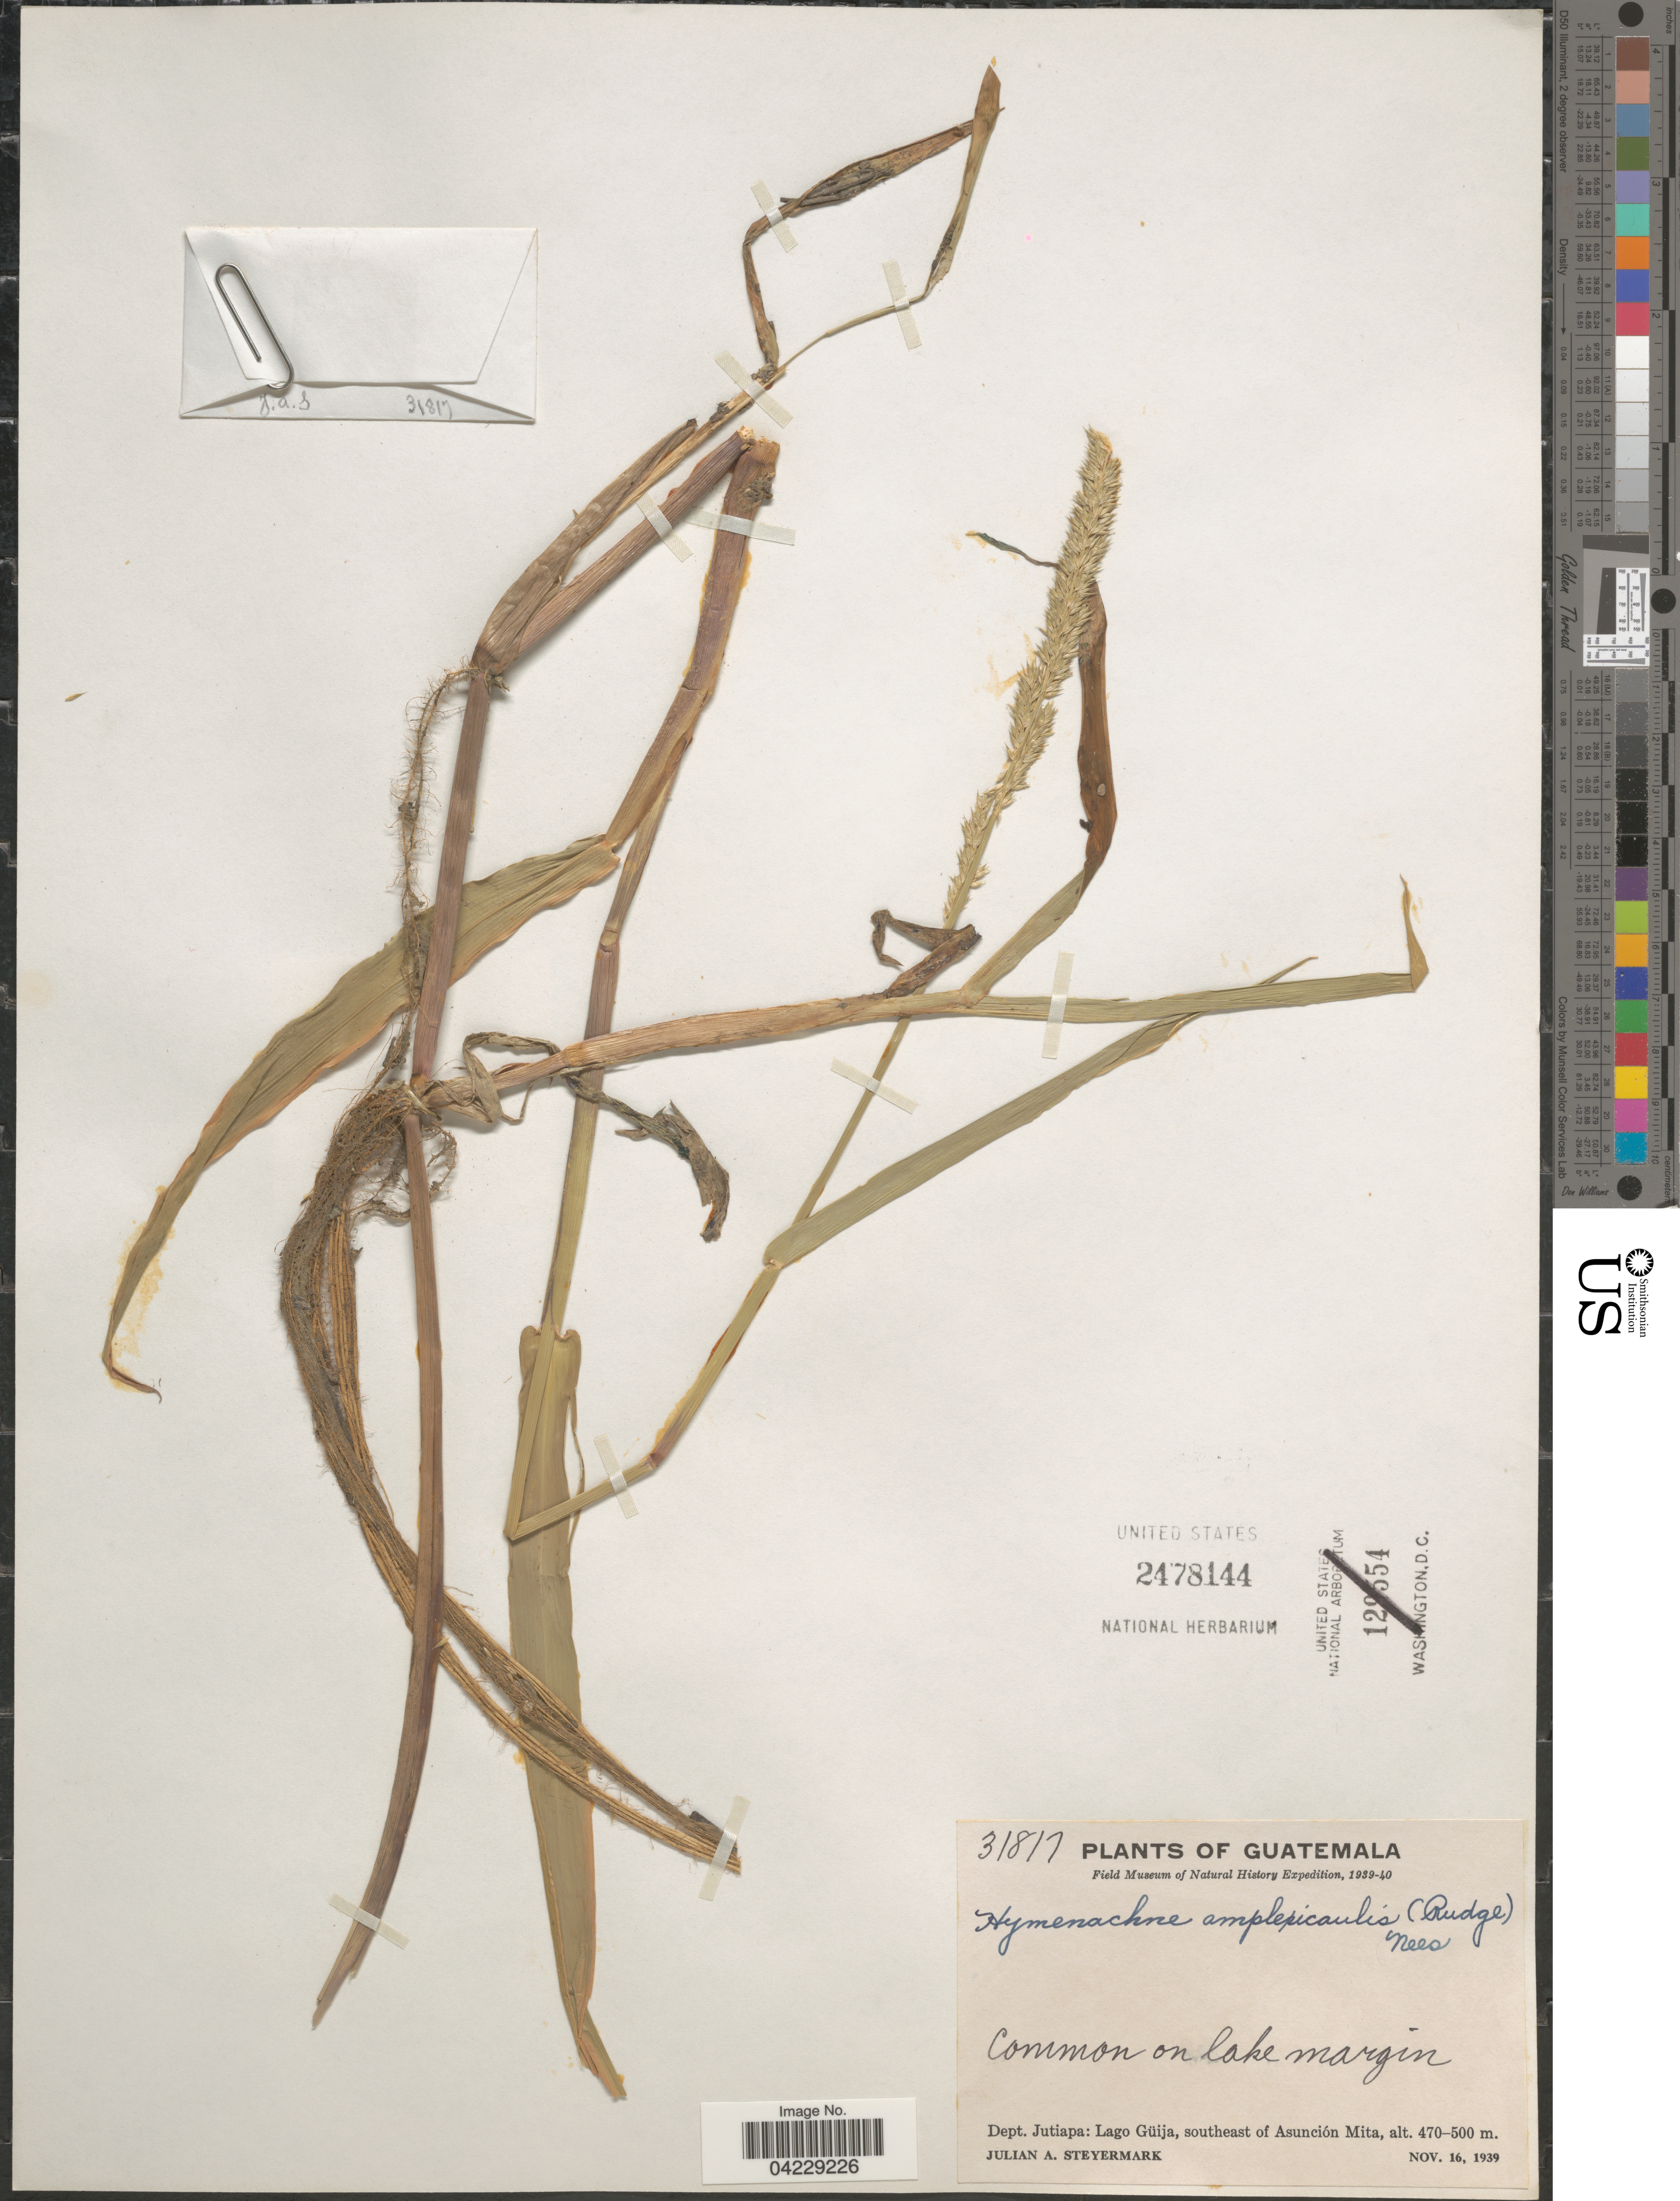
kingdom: Plantae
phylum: Tracheophyta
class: Liliopsida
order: Poales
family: Poaceae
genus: Hymenachne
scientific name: Hymenachne amplexicaulis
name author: (Rudge) Nees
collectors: J. Steyermark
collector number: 31817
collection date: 1939-11-16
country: Guatemala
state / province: Jutiapa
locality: Field Museum of Natural History Expedition, 1939-40. Dept. Jutiapa: Lago Güija, southeast of Asunción Mita.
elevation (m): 470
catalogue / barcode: US 2478144